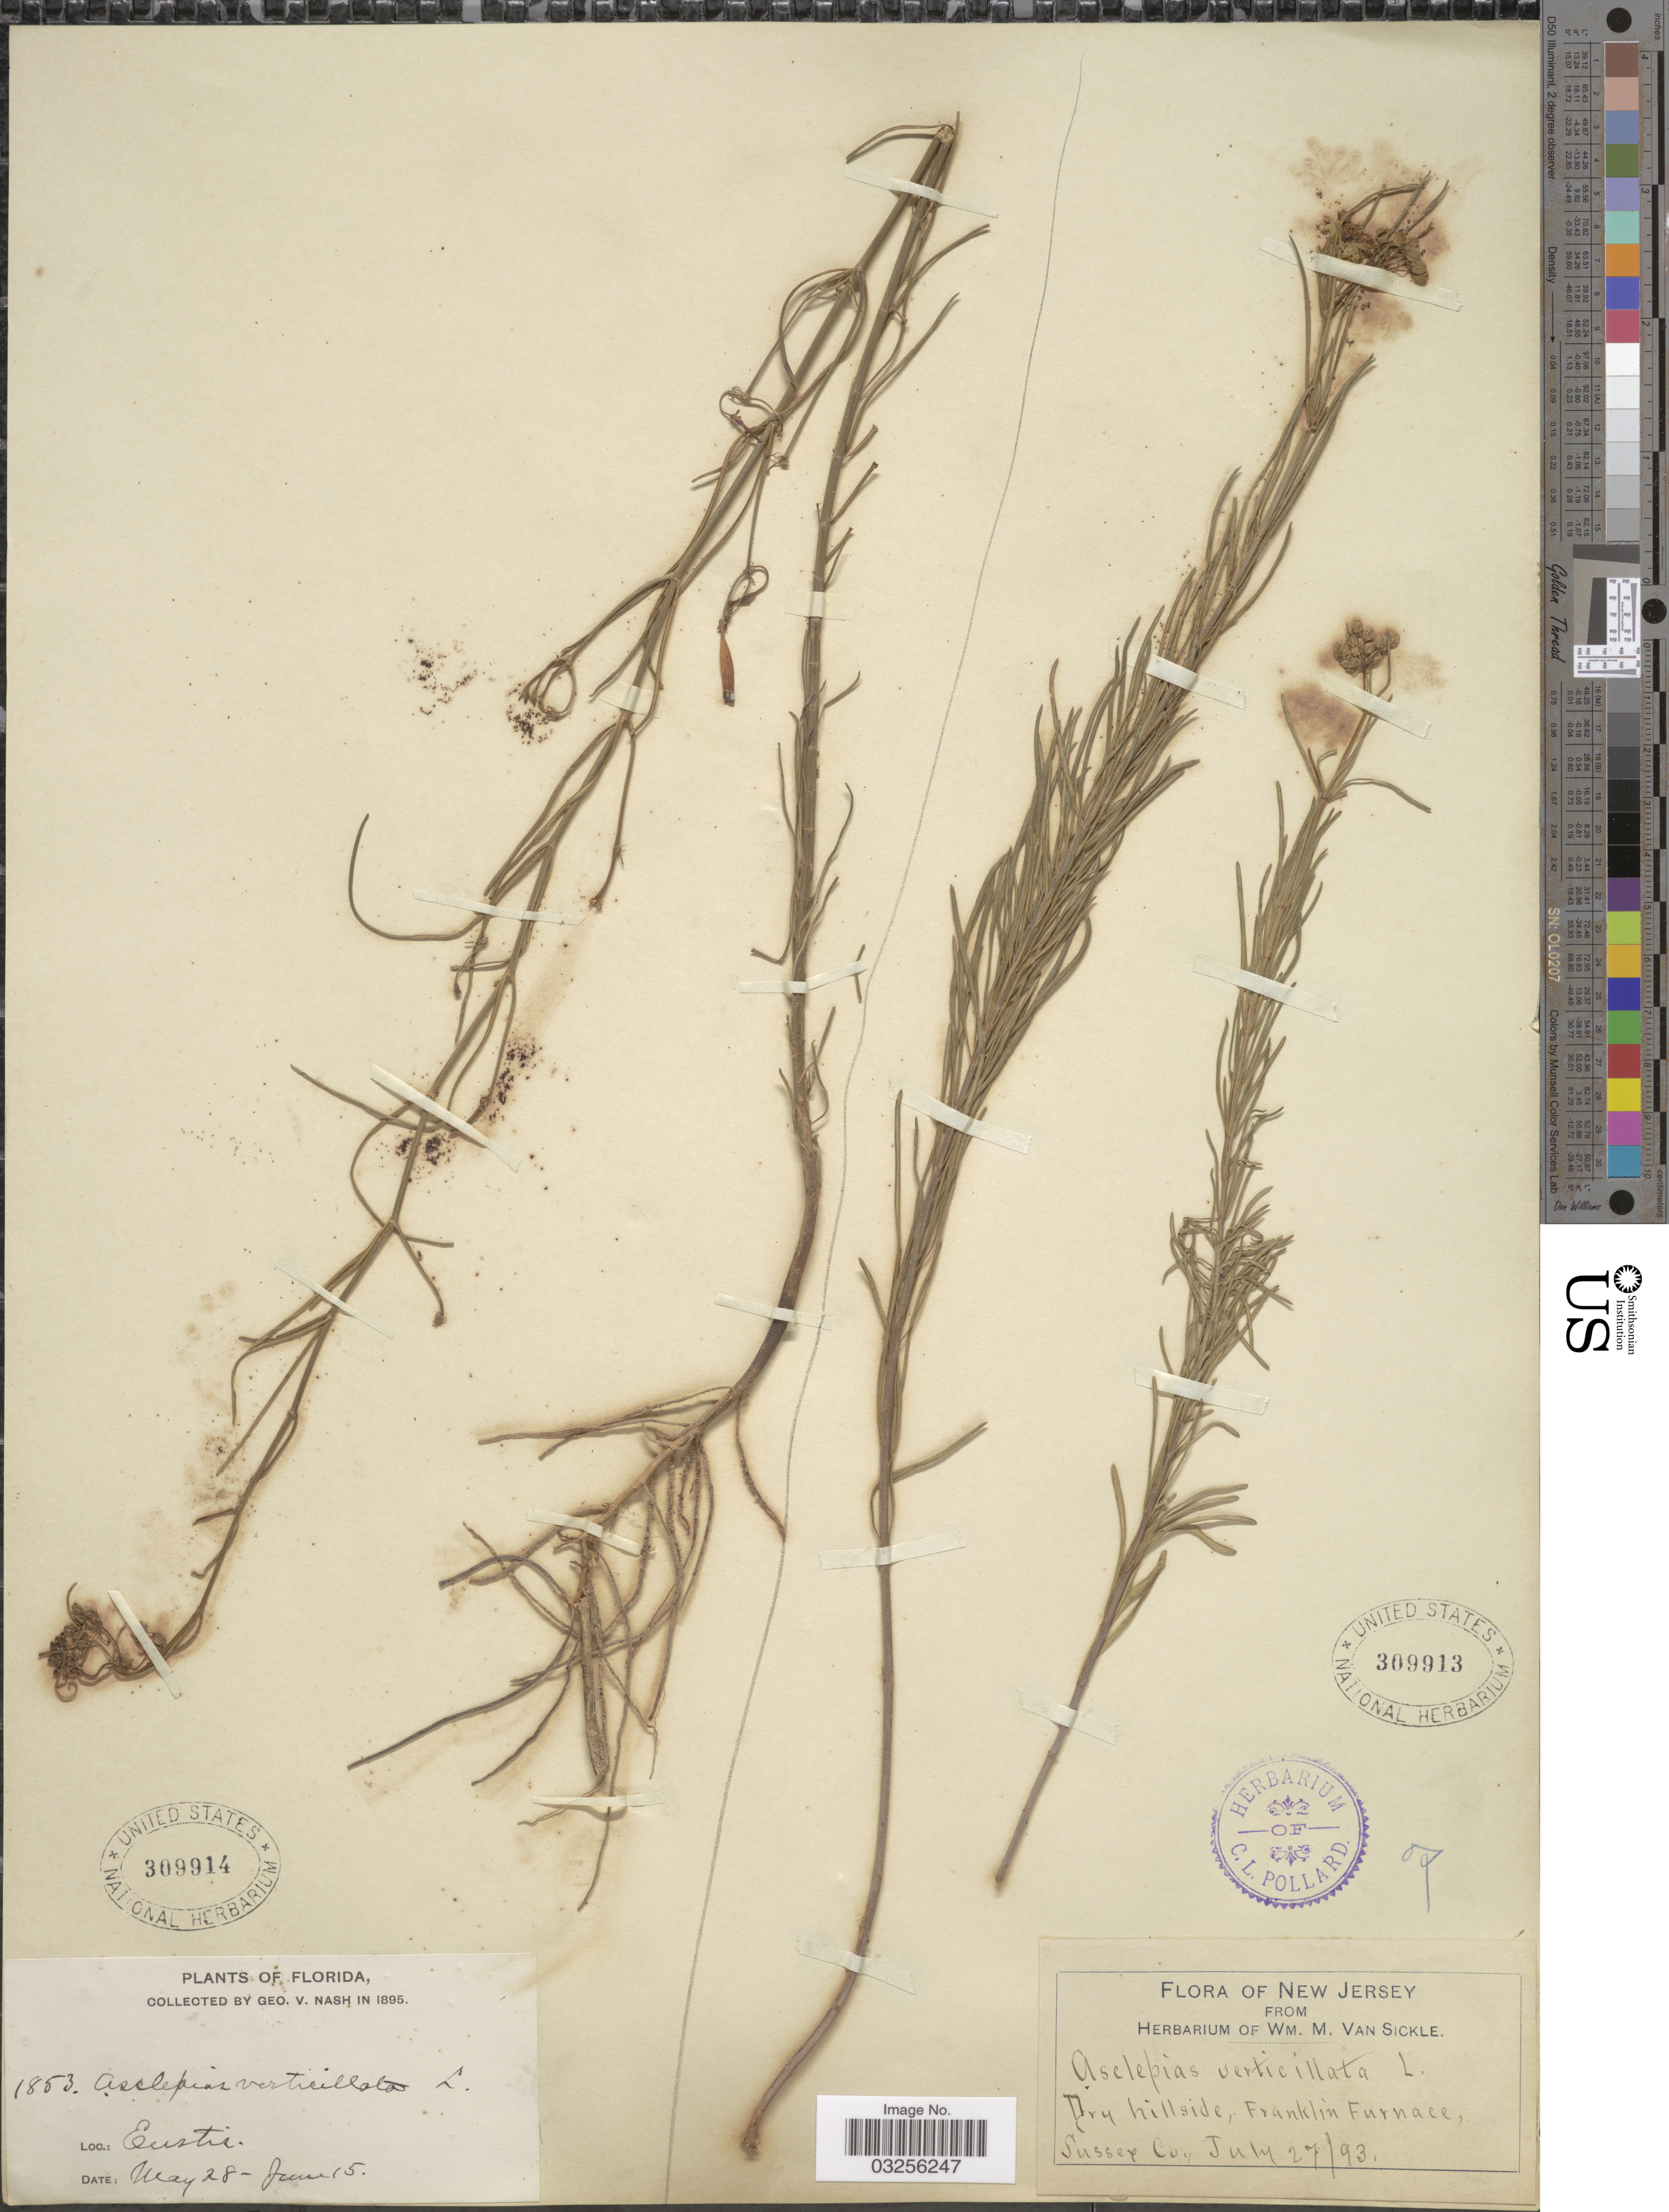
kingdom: Plantae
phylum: Tracheophyta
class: Magnoliopsida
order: Gentianales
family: Apocynaceae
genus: Asclepias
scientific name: Asclepias verticillata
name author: L.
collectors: ex herb. Wm. M. Van Sickle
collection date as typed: Transcribed d/m/y: 27/7/93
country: United States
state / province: New Jersey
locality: Dry hillside, Franklin Furnace, Sussex Co.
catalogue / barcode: US 309913